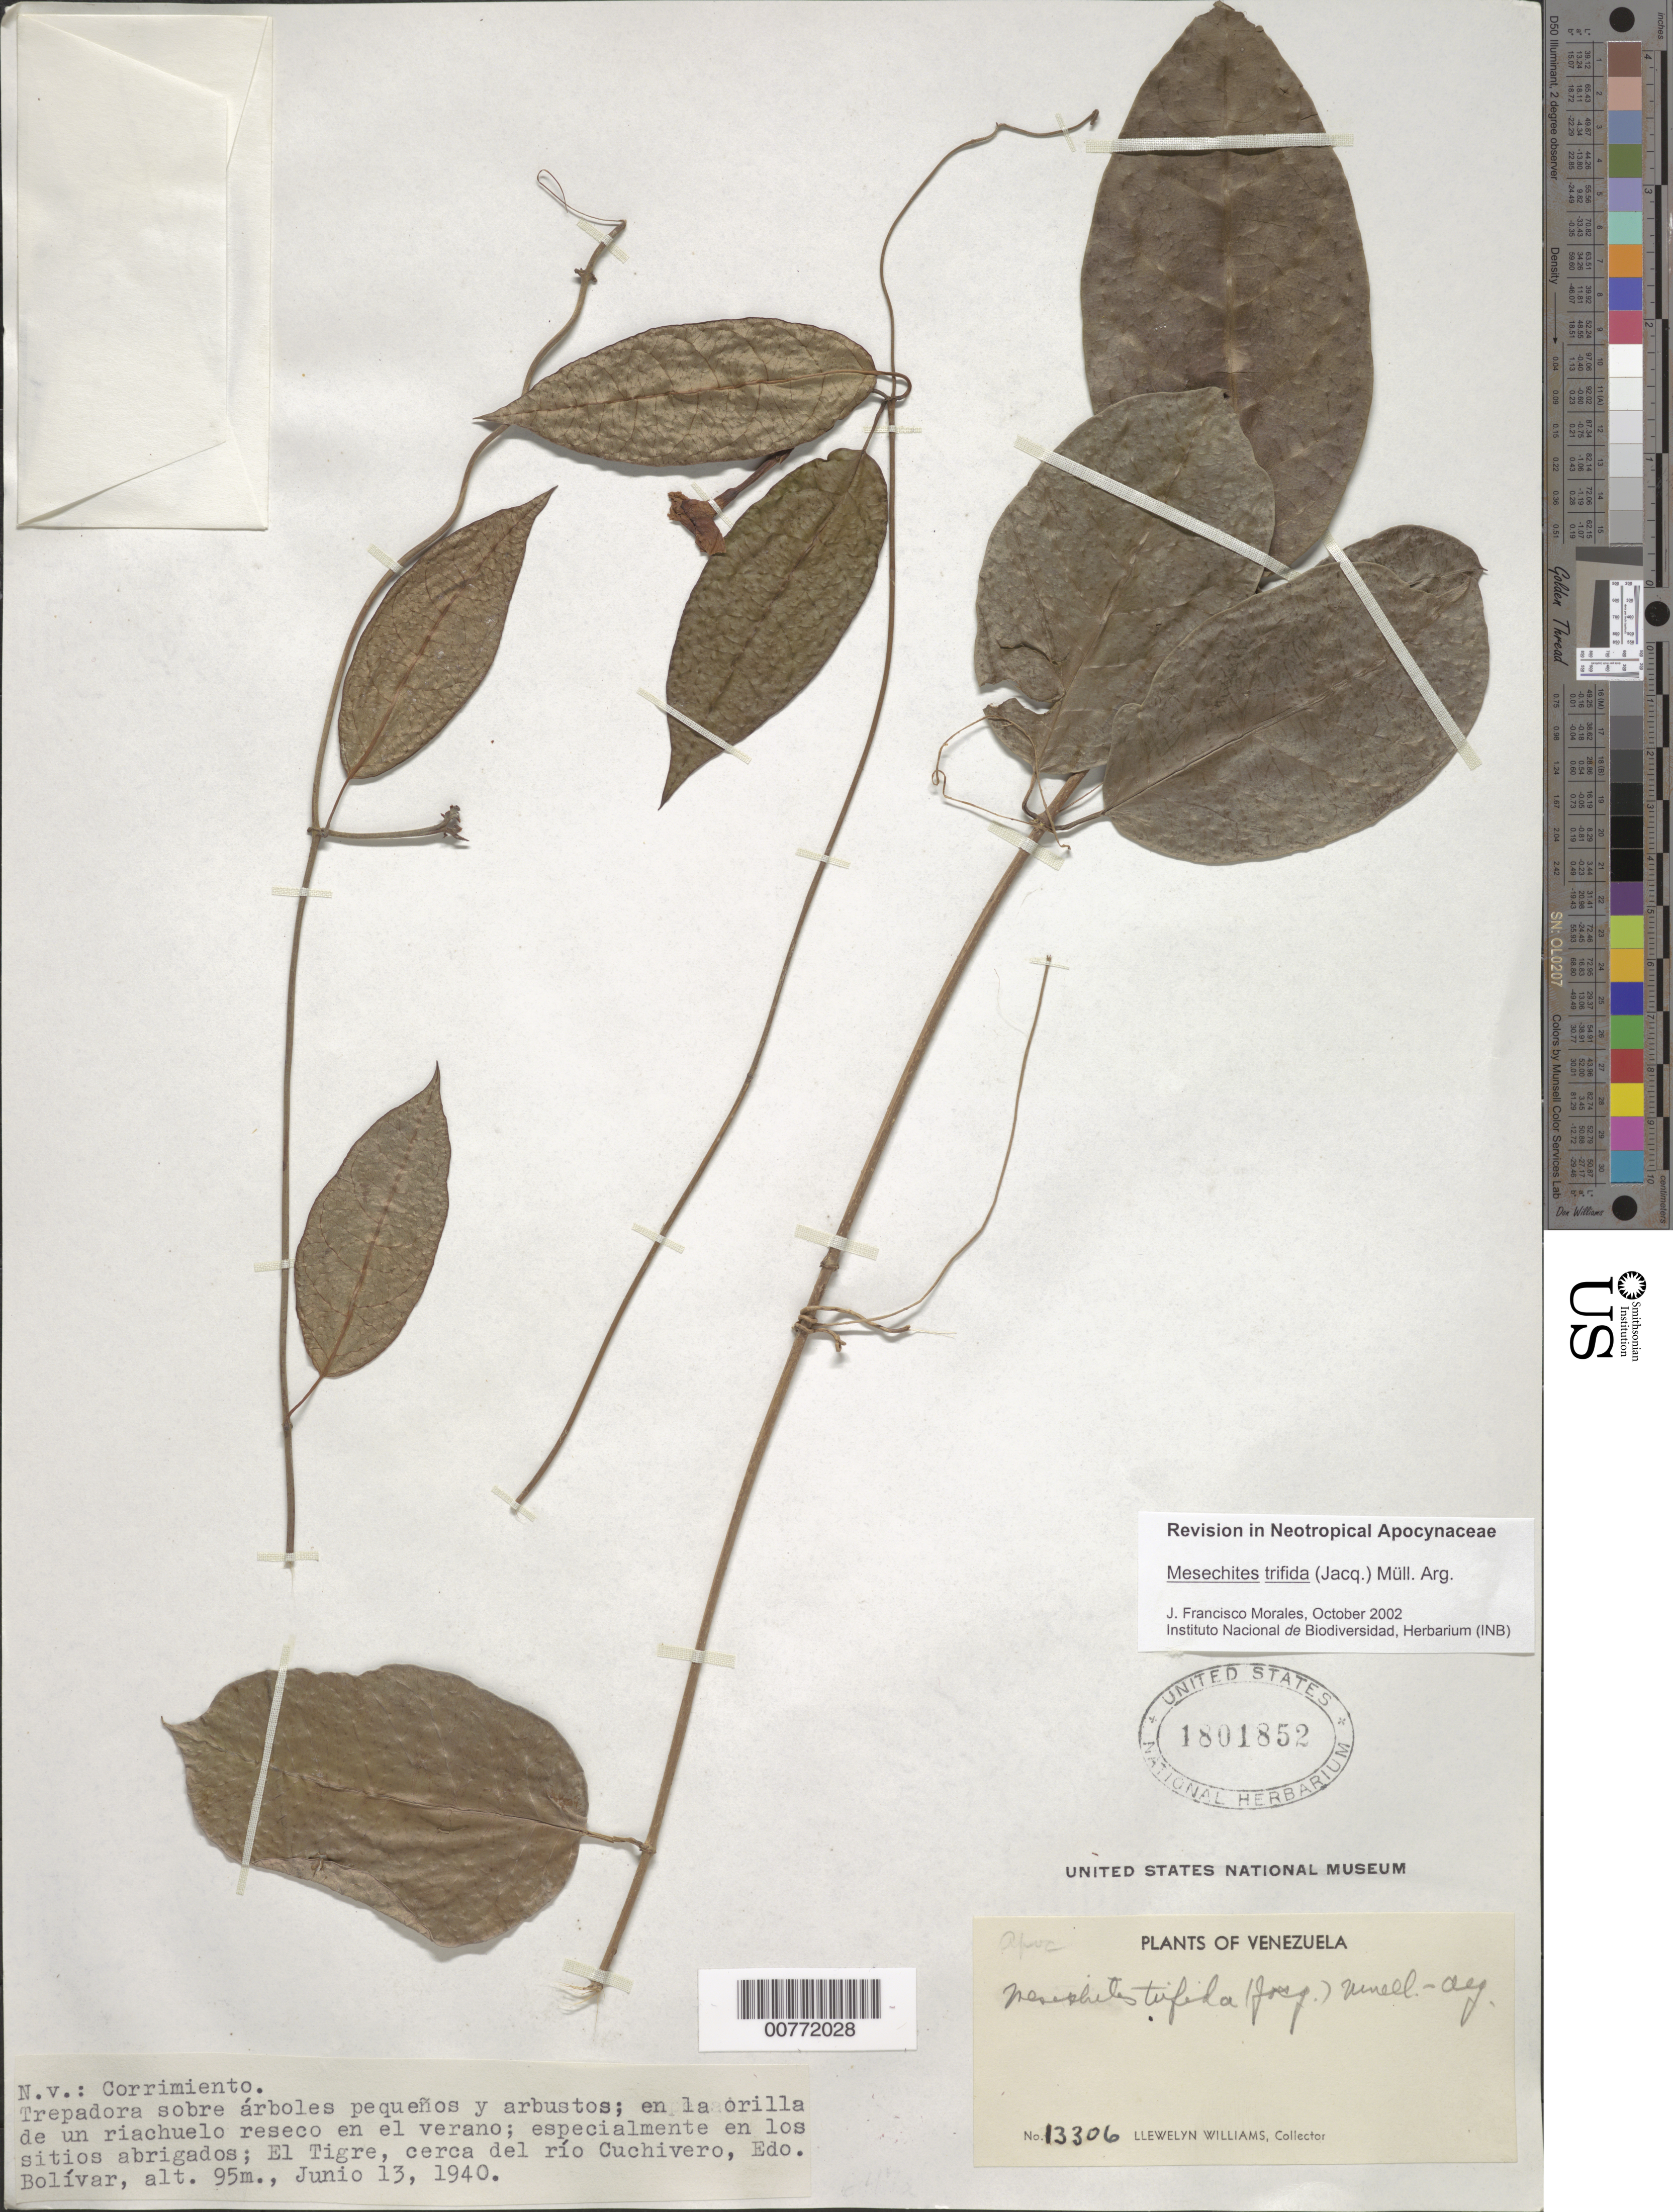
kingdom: Plantae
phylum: Tracheophyta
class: Magnoliopsida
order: Gentianales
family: Apocynaceae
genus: Mesechites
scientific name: Mesechites trifidus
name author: (Jacq.) Müll. Arg.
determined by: Morales, J. F.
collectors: Ll. Williams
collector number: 13306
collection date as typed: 13-Jun-40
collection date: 1940-06-13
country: Venezuela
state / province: Bolívar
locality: El Tigre, cerca de El Río Cuchivero; San Vicente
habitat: Orilla de un riachuelo reseco en el verano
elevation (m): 95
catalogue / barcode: US 1801852